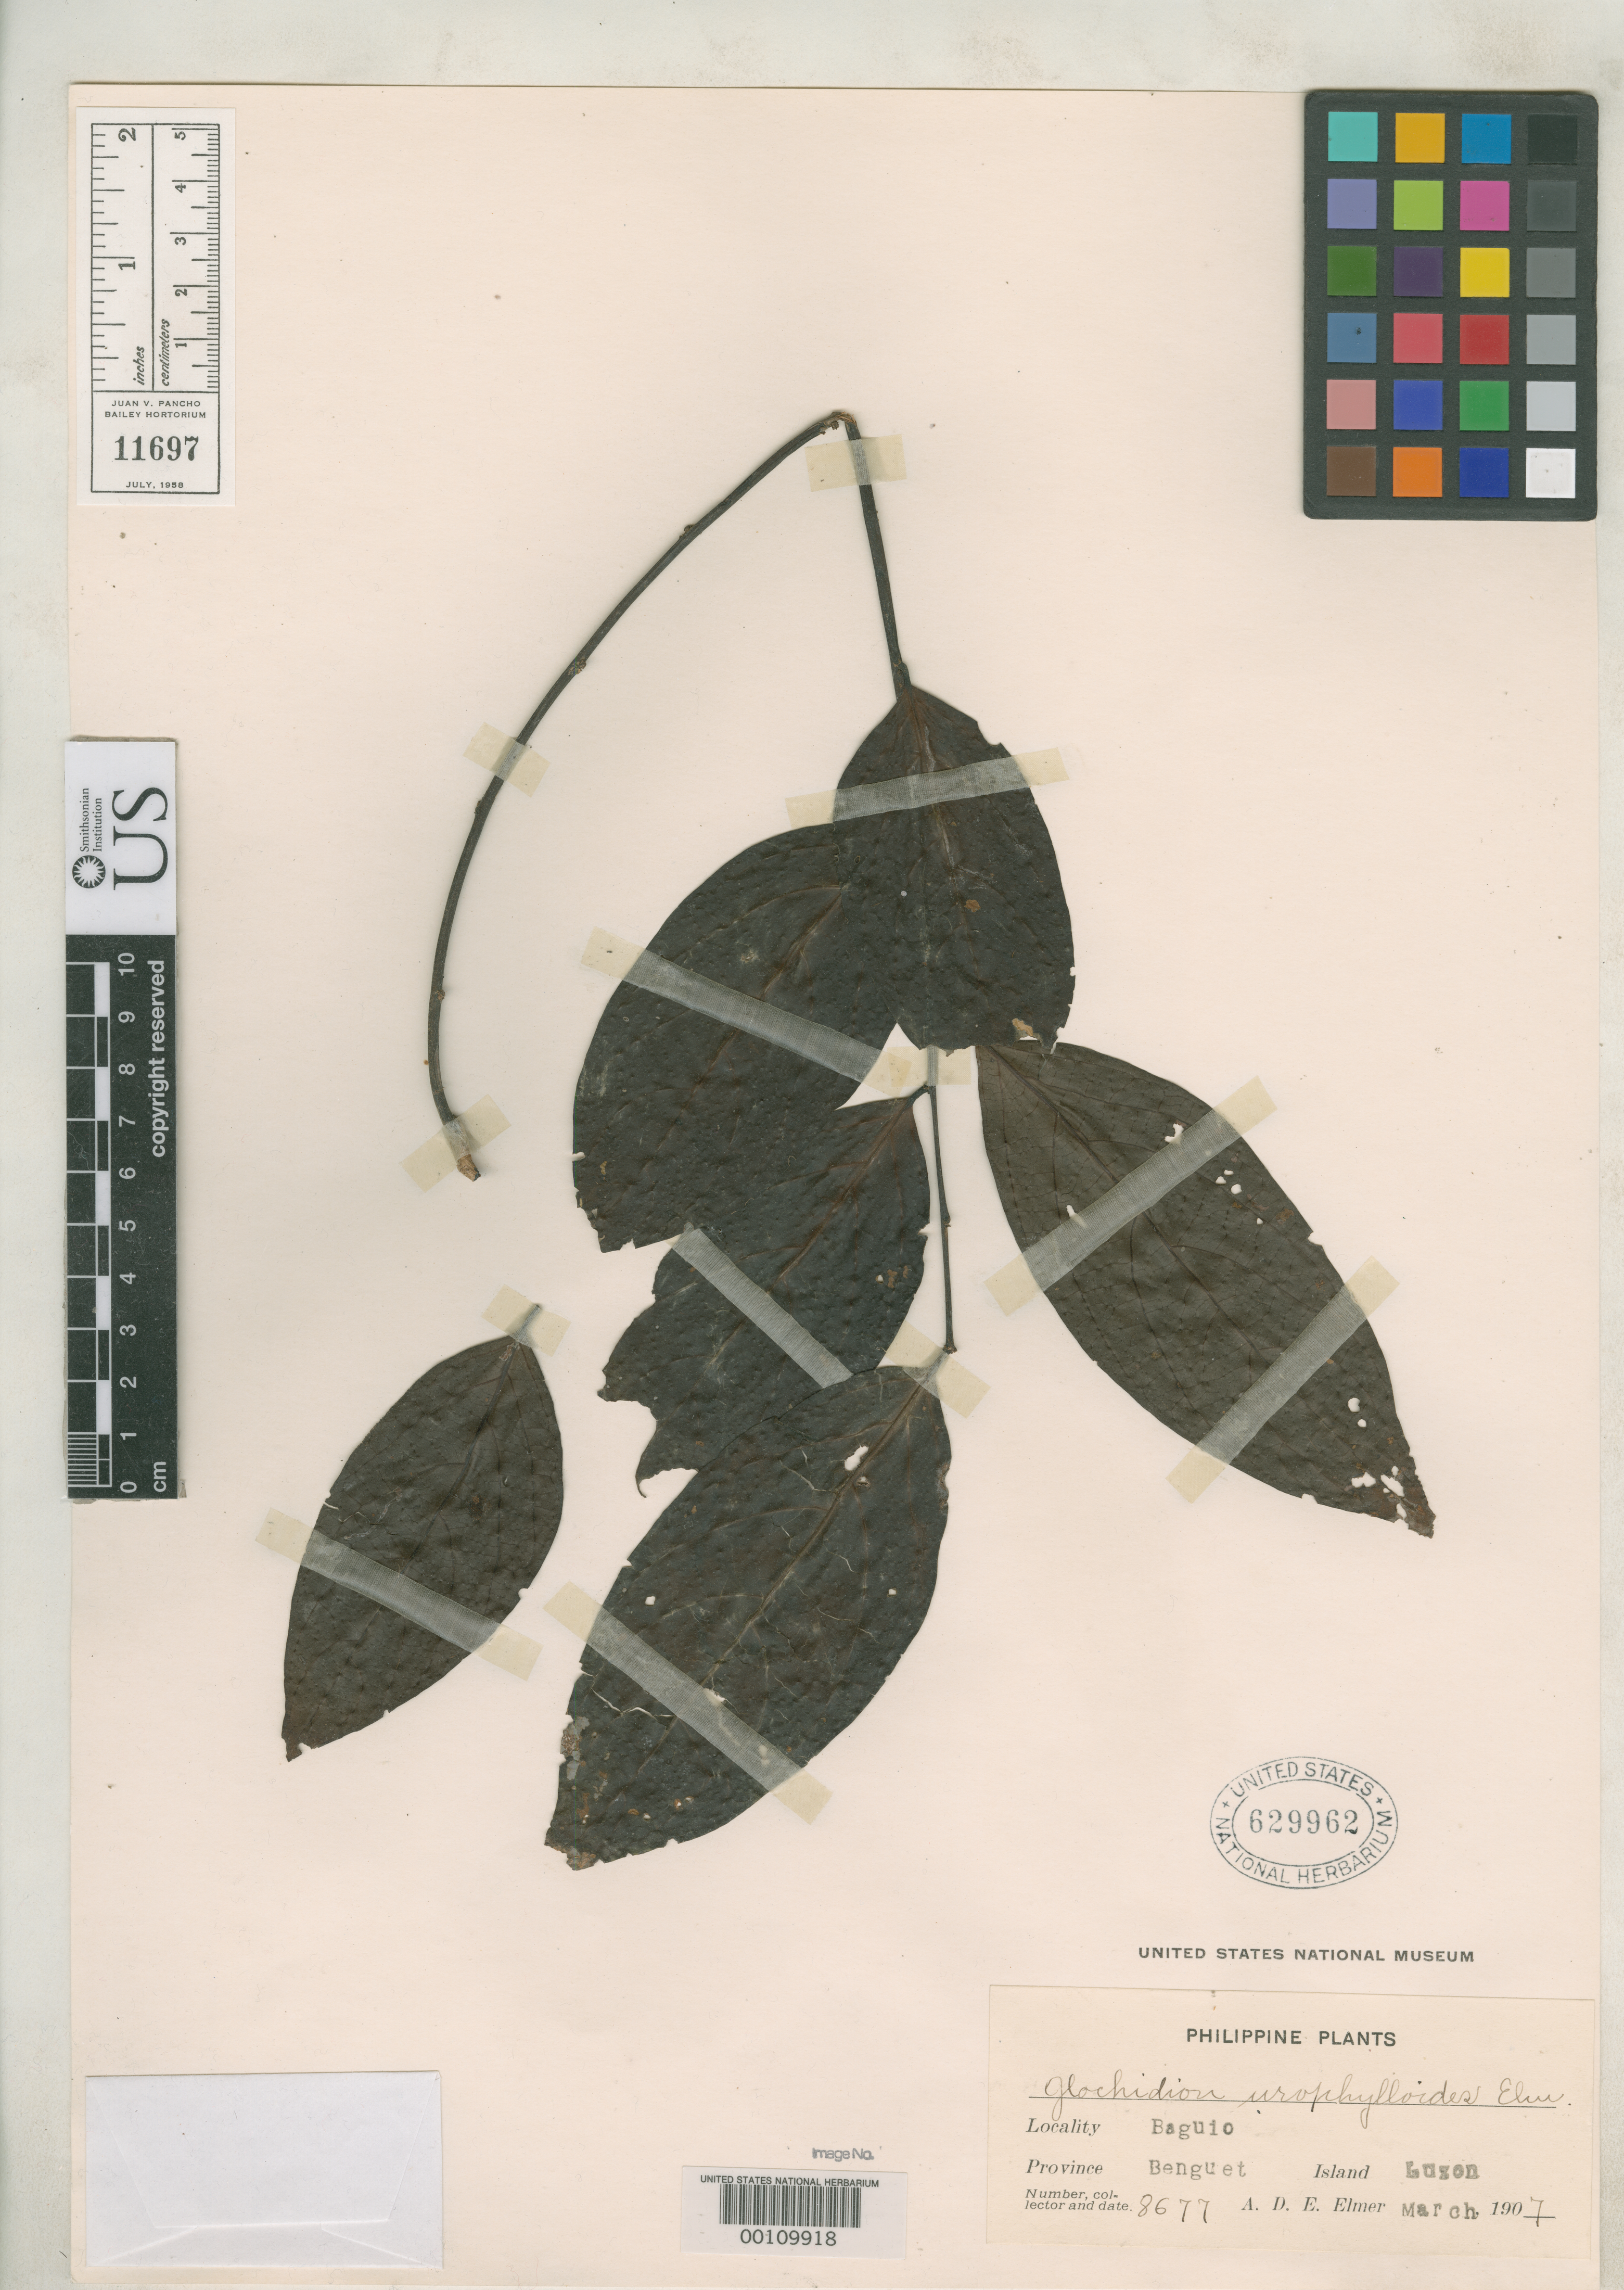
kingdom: Plantae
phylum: Tracheophyta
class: Magnoliopsida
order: Malpighiales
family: Phyllanthaceae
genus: Glochidion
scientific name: Glochidion urophylloides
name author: Elmer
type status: Isotype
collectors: A. D. E. Elmer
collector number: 8677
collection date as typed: Mar 1907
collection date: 1907-03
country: Philippines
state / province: Cordillera (Administrative Region)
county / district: Benguet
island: Luzon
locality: Baguio.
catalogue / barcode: US 629962